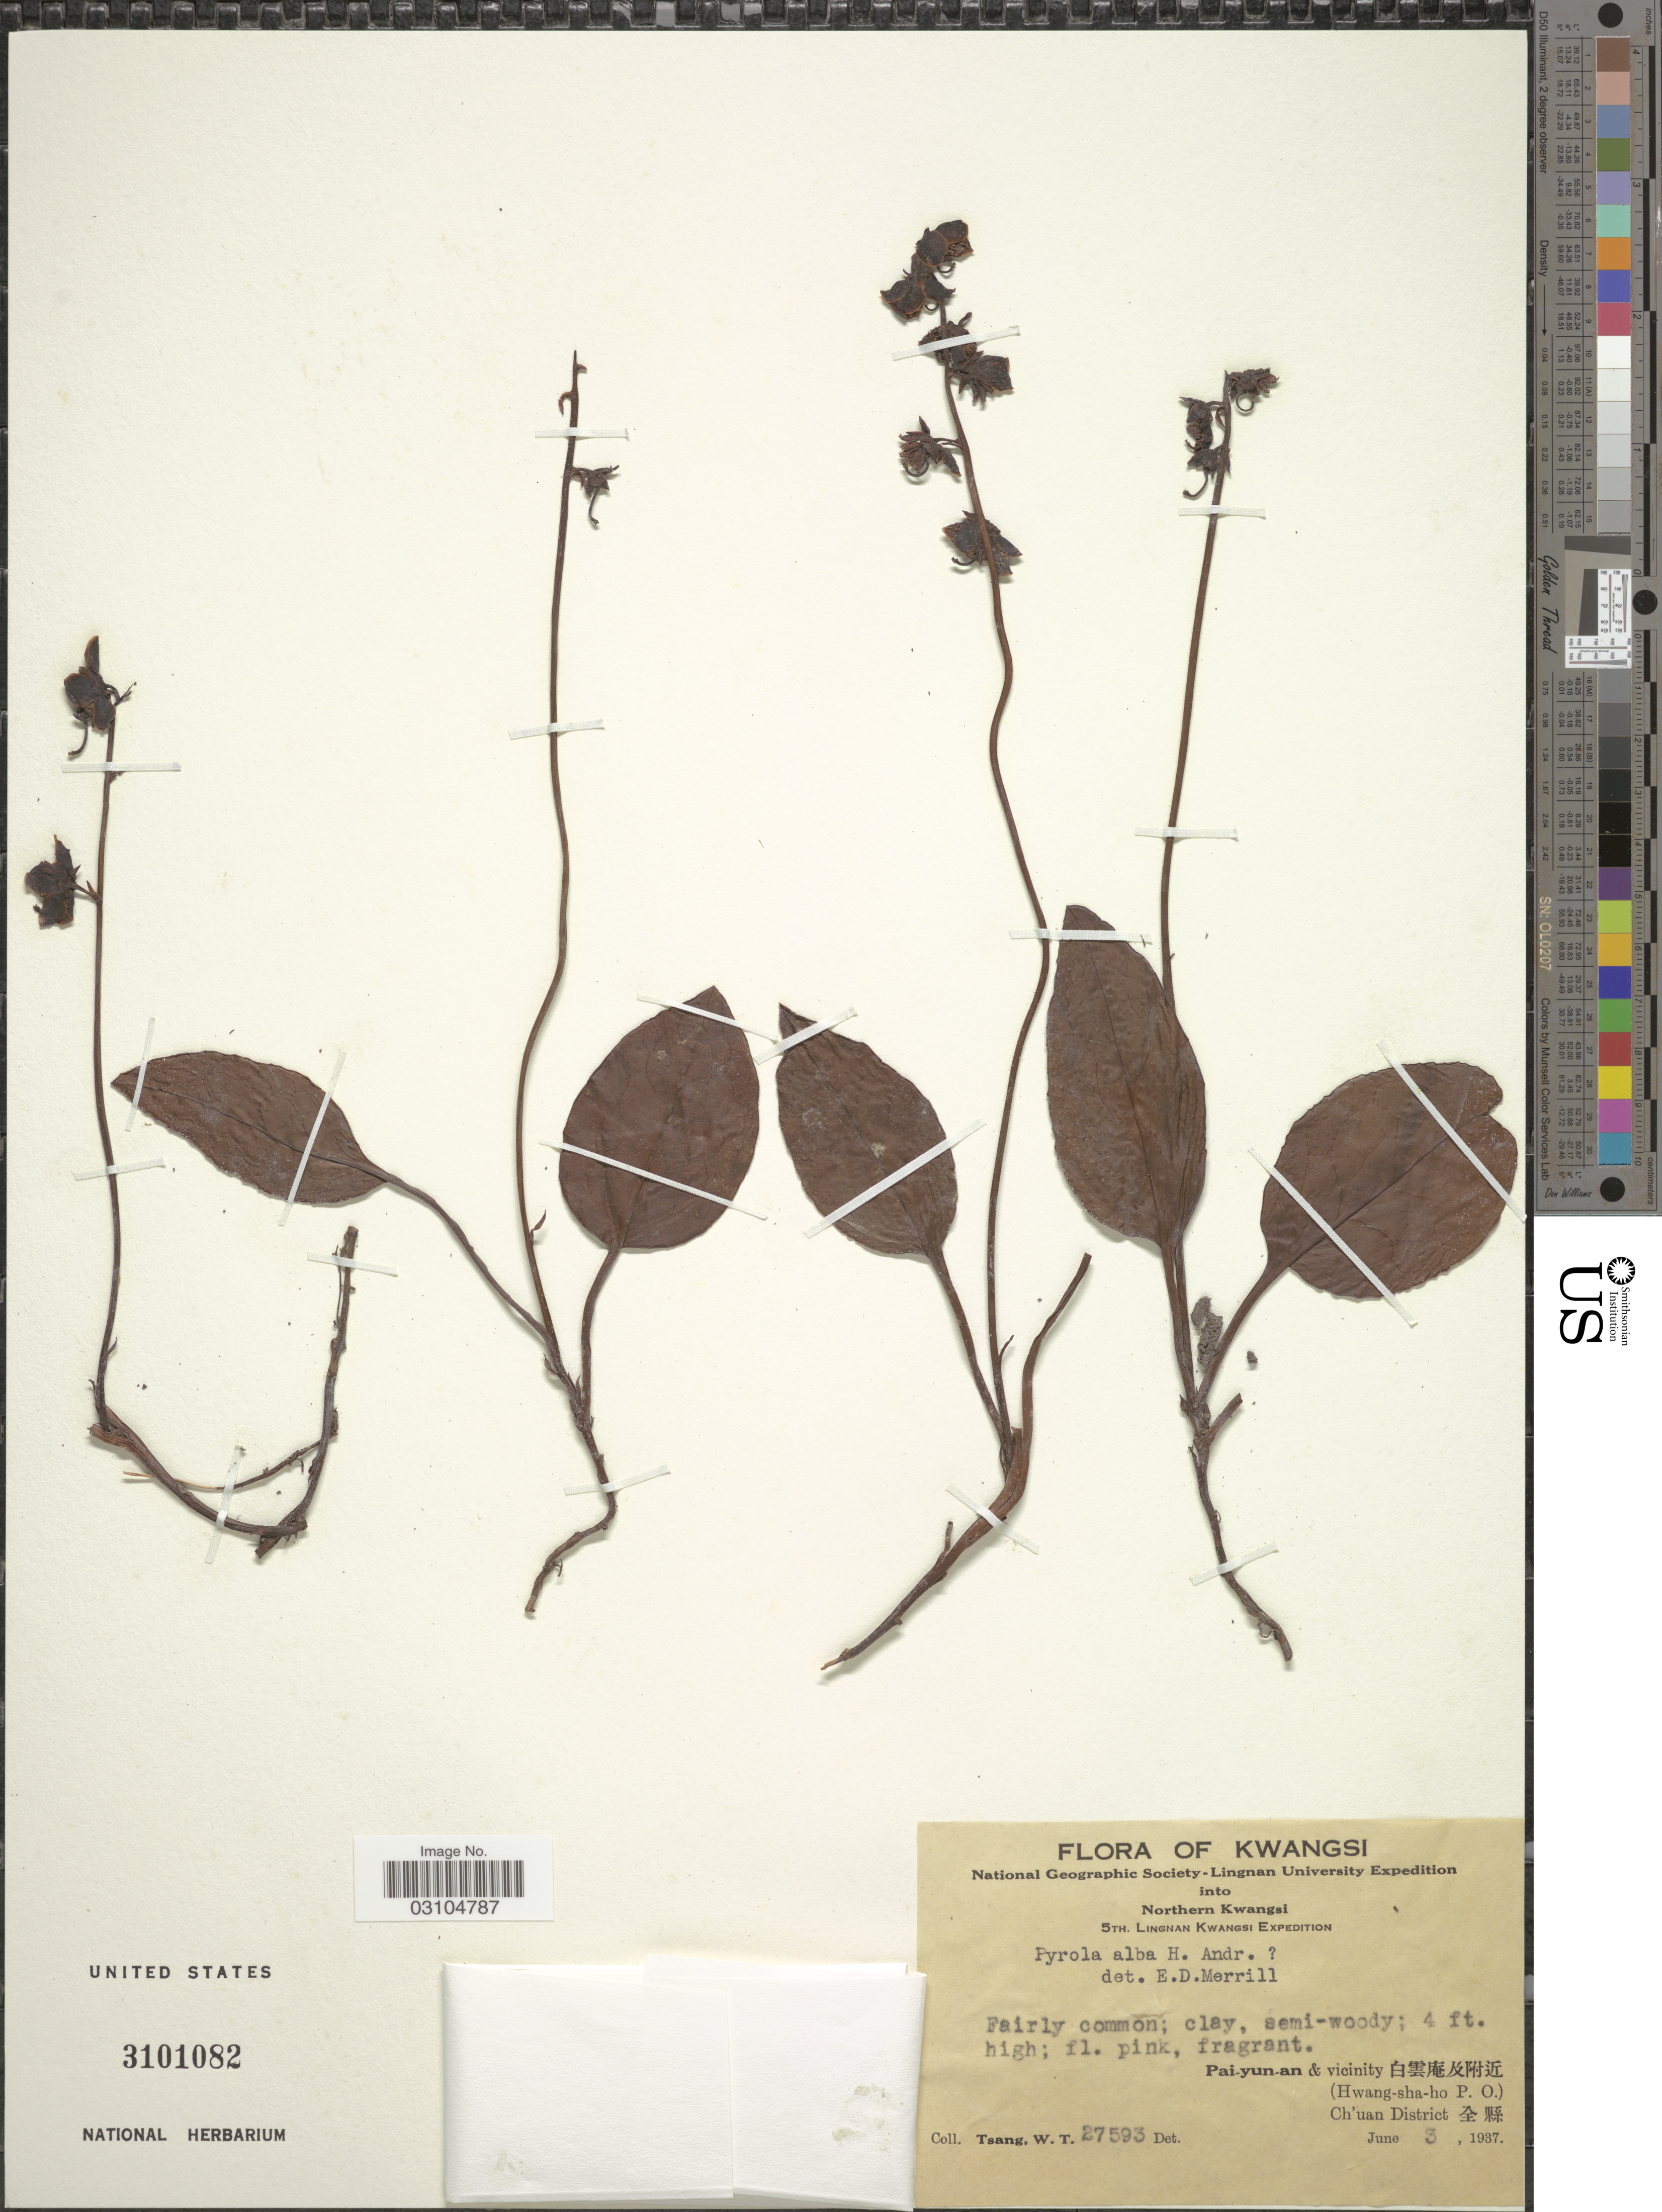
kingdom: Plantae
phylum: Tracheophyta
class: Magnoliopsida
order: Ericales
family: Ericaceae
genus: Pyrola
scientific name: Pyrola alba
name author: Andres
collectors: W. T. Tsang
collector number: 27593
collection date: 1937-06-03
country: China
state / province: Guangxi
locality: Kwangsi. Northern Kwangsi. Pai-yun-an & vicinity (Hwang-sha-ho P.O.) Ch'uan District.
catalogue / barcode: US 3101082